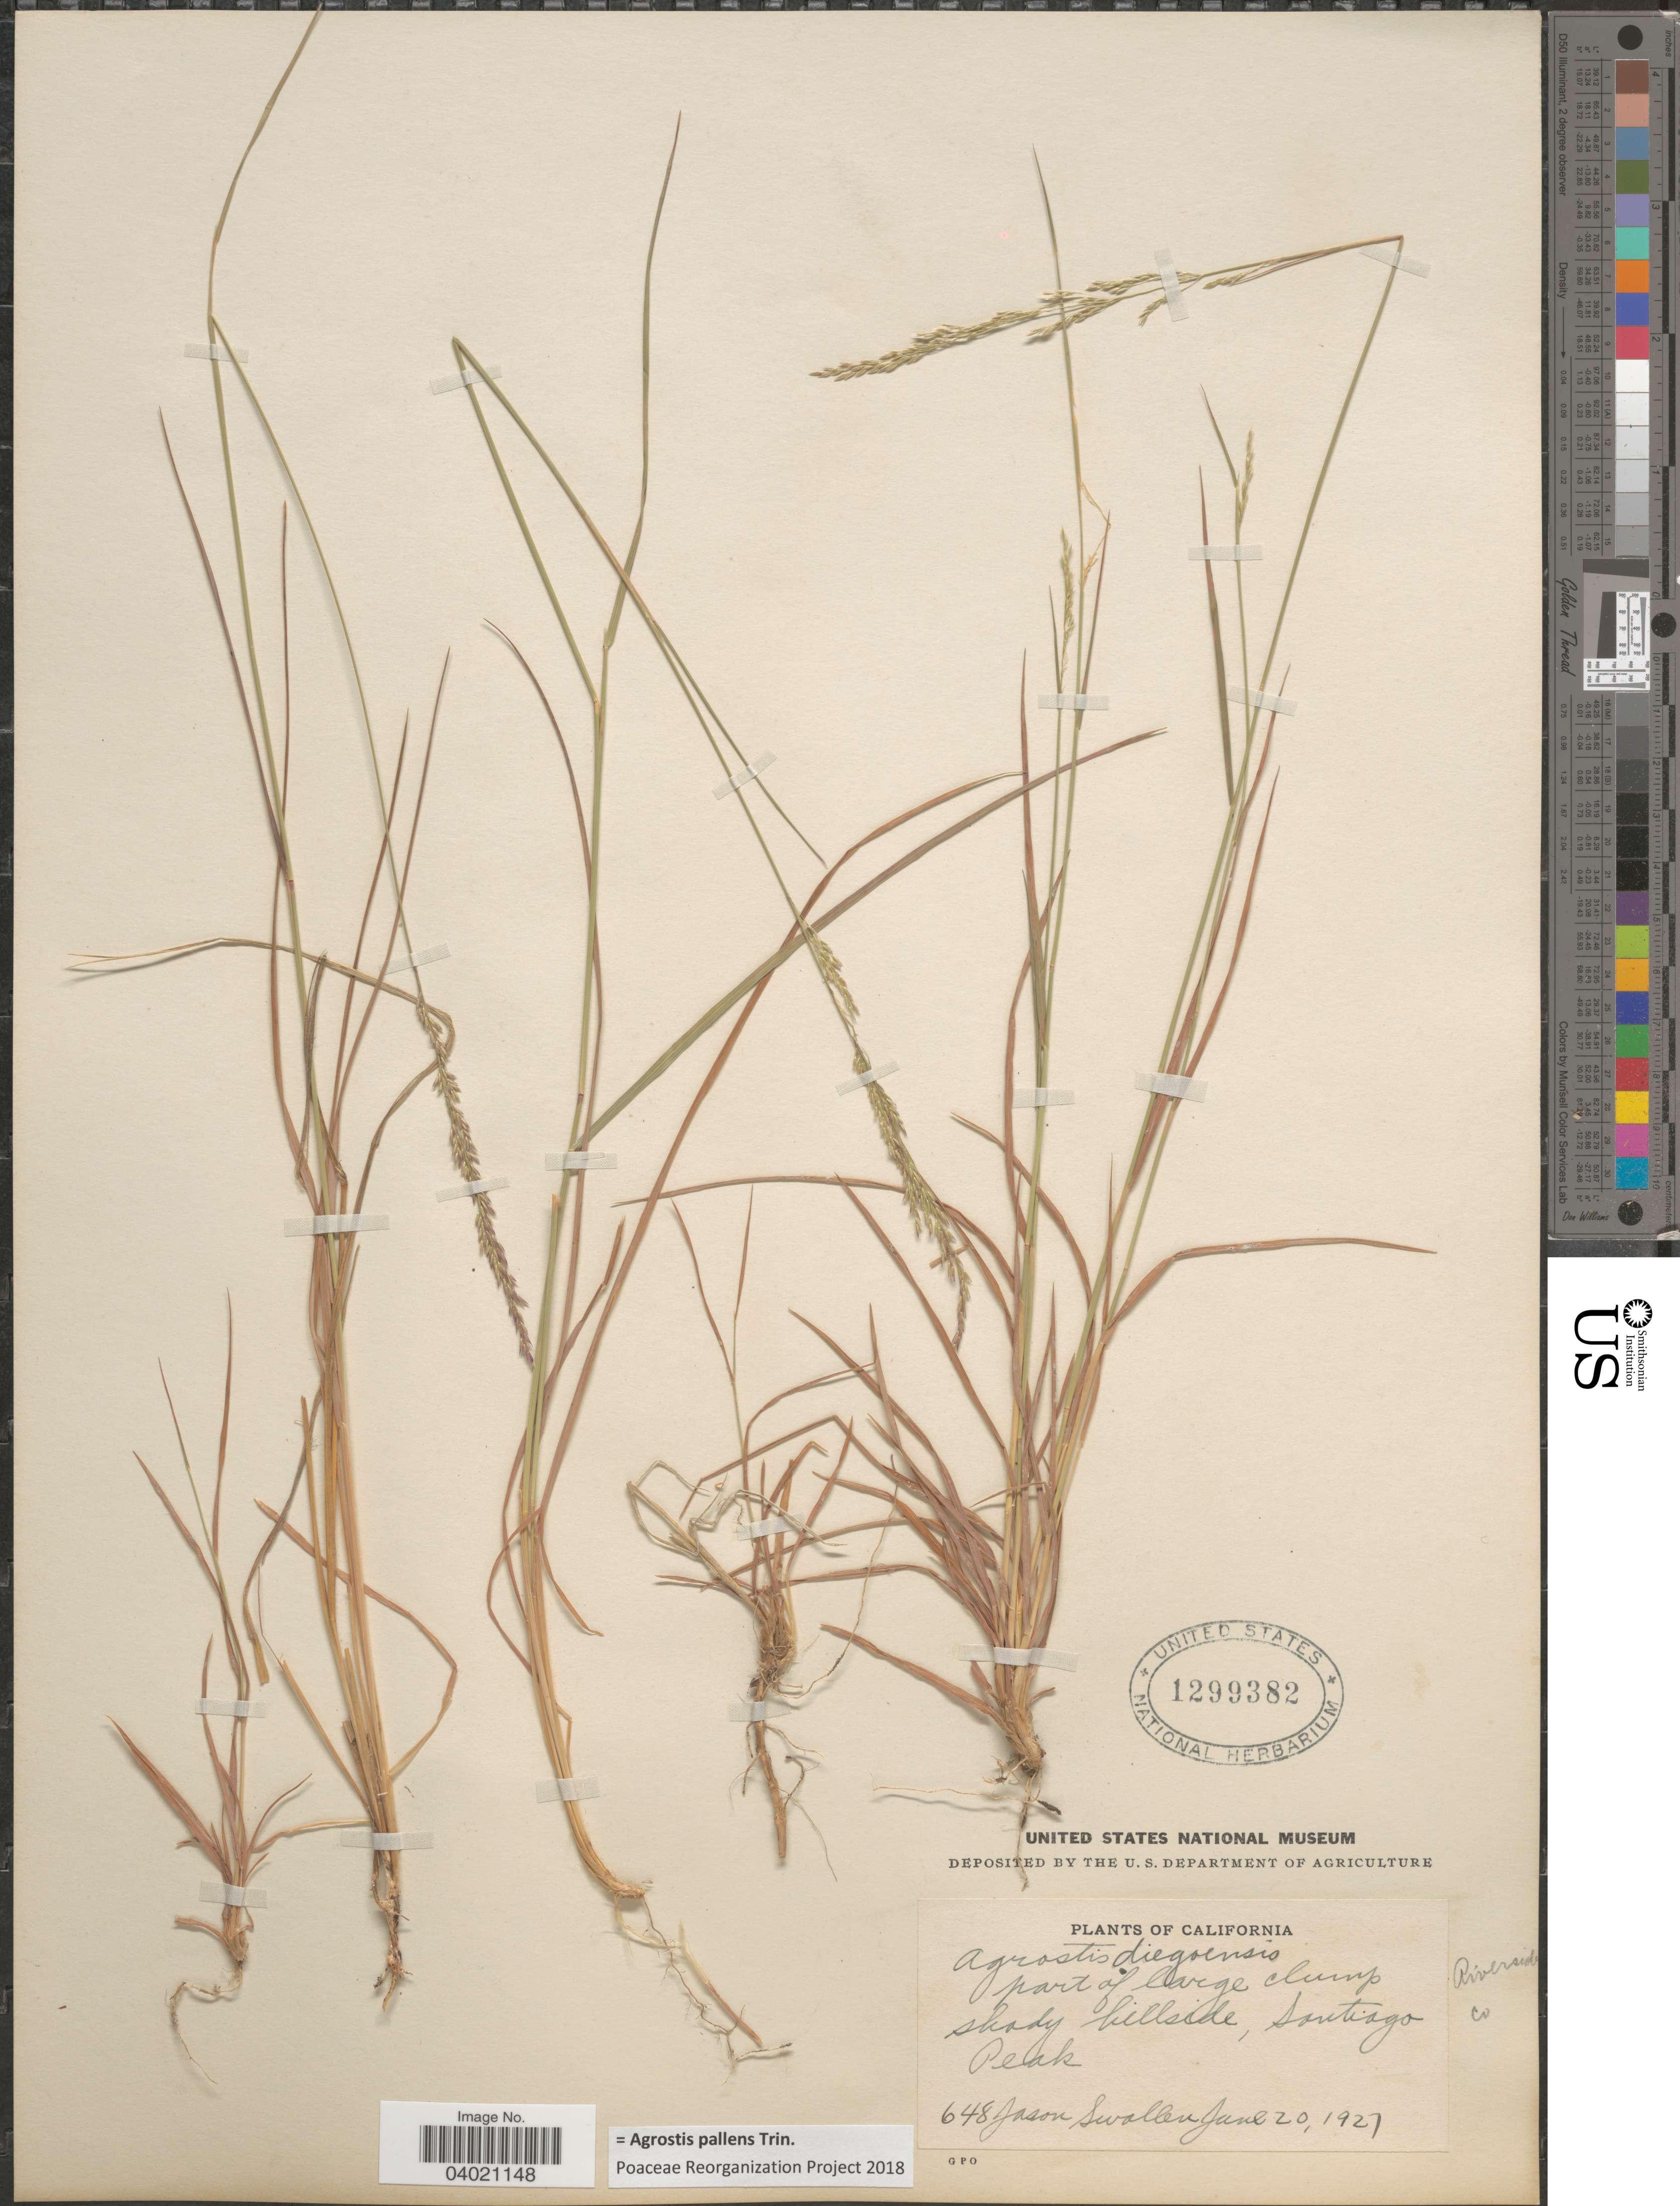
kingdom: Plantae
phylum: Tracheophyta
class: Liliopsida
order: Poales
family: Poaceae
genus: Agrostis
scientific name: Agrostis pallens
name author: Trin.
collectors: J. R. Swallen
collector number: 648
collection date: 1927-06-20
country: United States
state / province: California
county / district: Riverside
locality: Riverside Co. Shady hillside, Santiago Peak.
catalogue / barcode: US 1299382